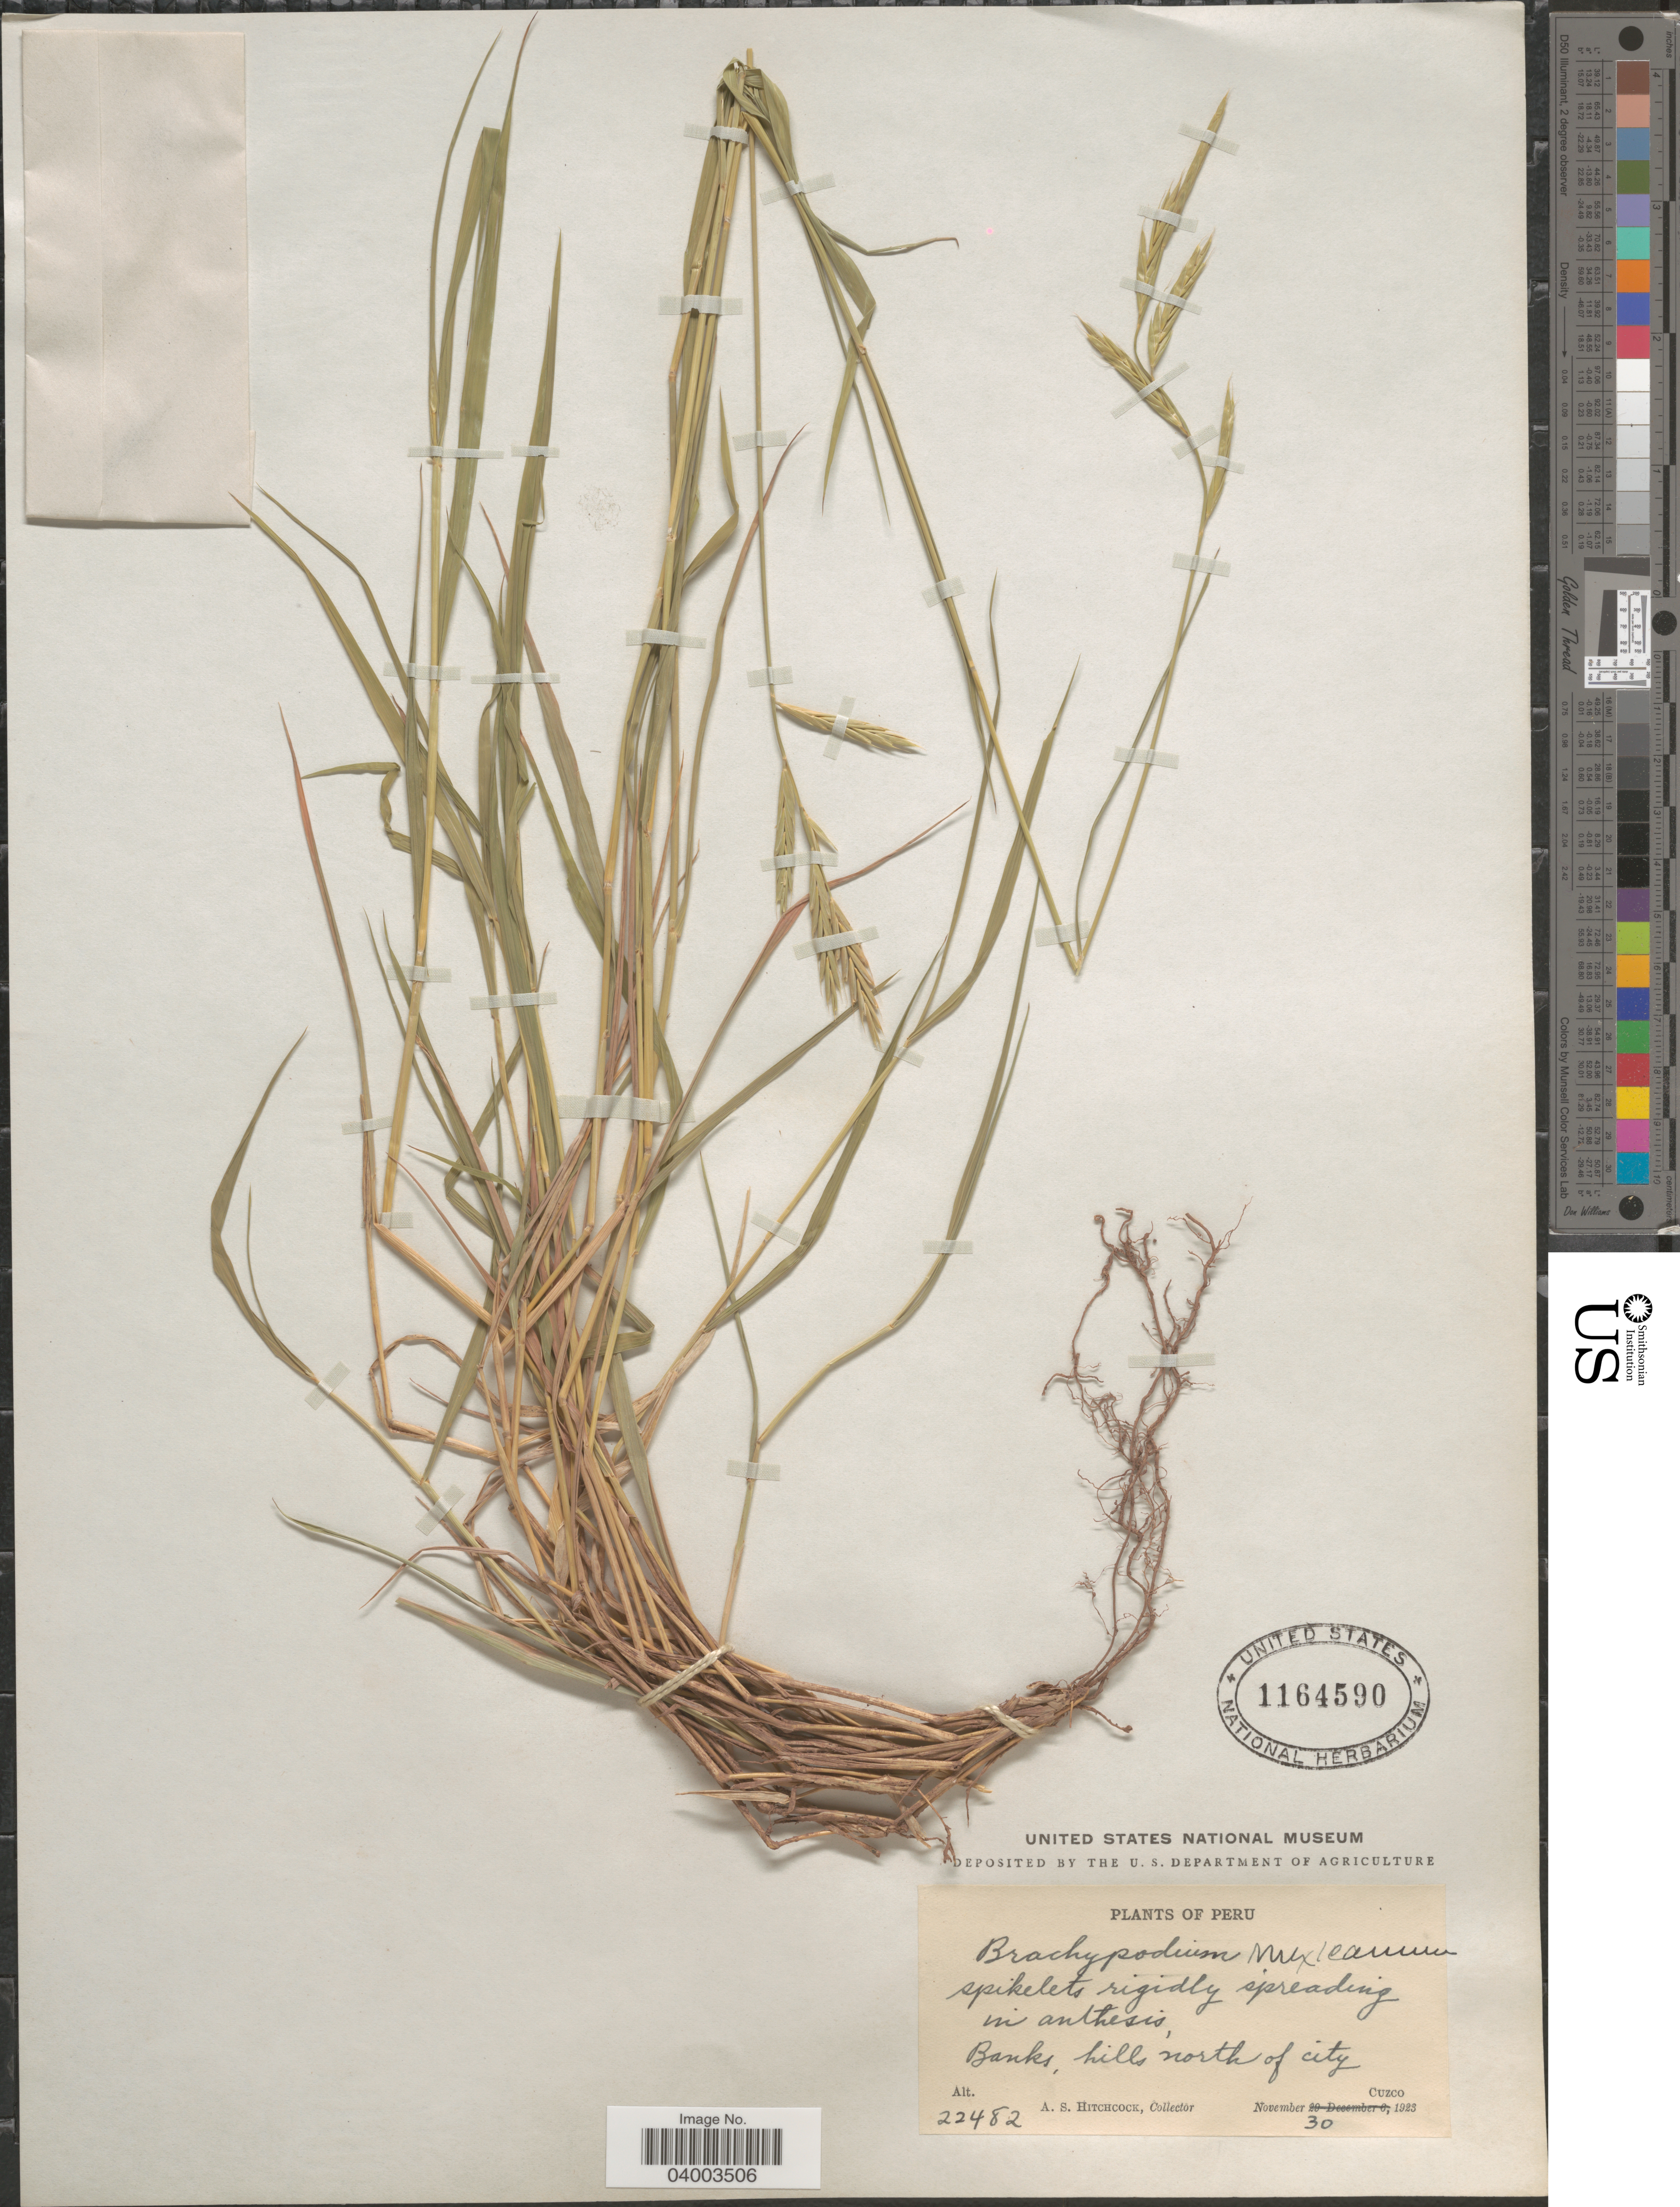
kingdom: Plantae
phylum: Tracheophyta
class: Liliopsida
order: Poales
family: Poaceae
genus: Brachypodium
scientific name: Brachypodium mexicanum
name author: (Roem. & Schult.) Link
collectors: A. S. Hitchcock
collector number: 22482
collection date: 1923-11-30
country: Peru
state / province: Cusco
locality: Banks, hills north of city. Cuzco.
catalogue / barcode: US 1164590